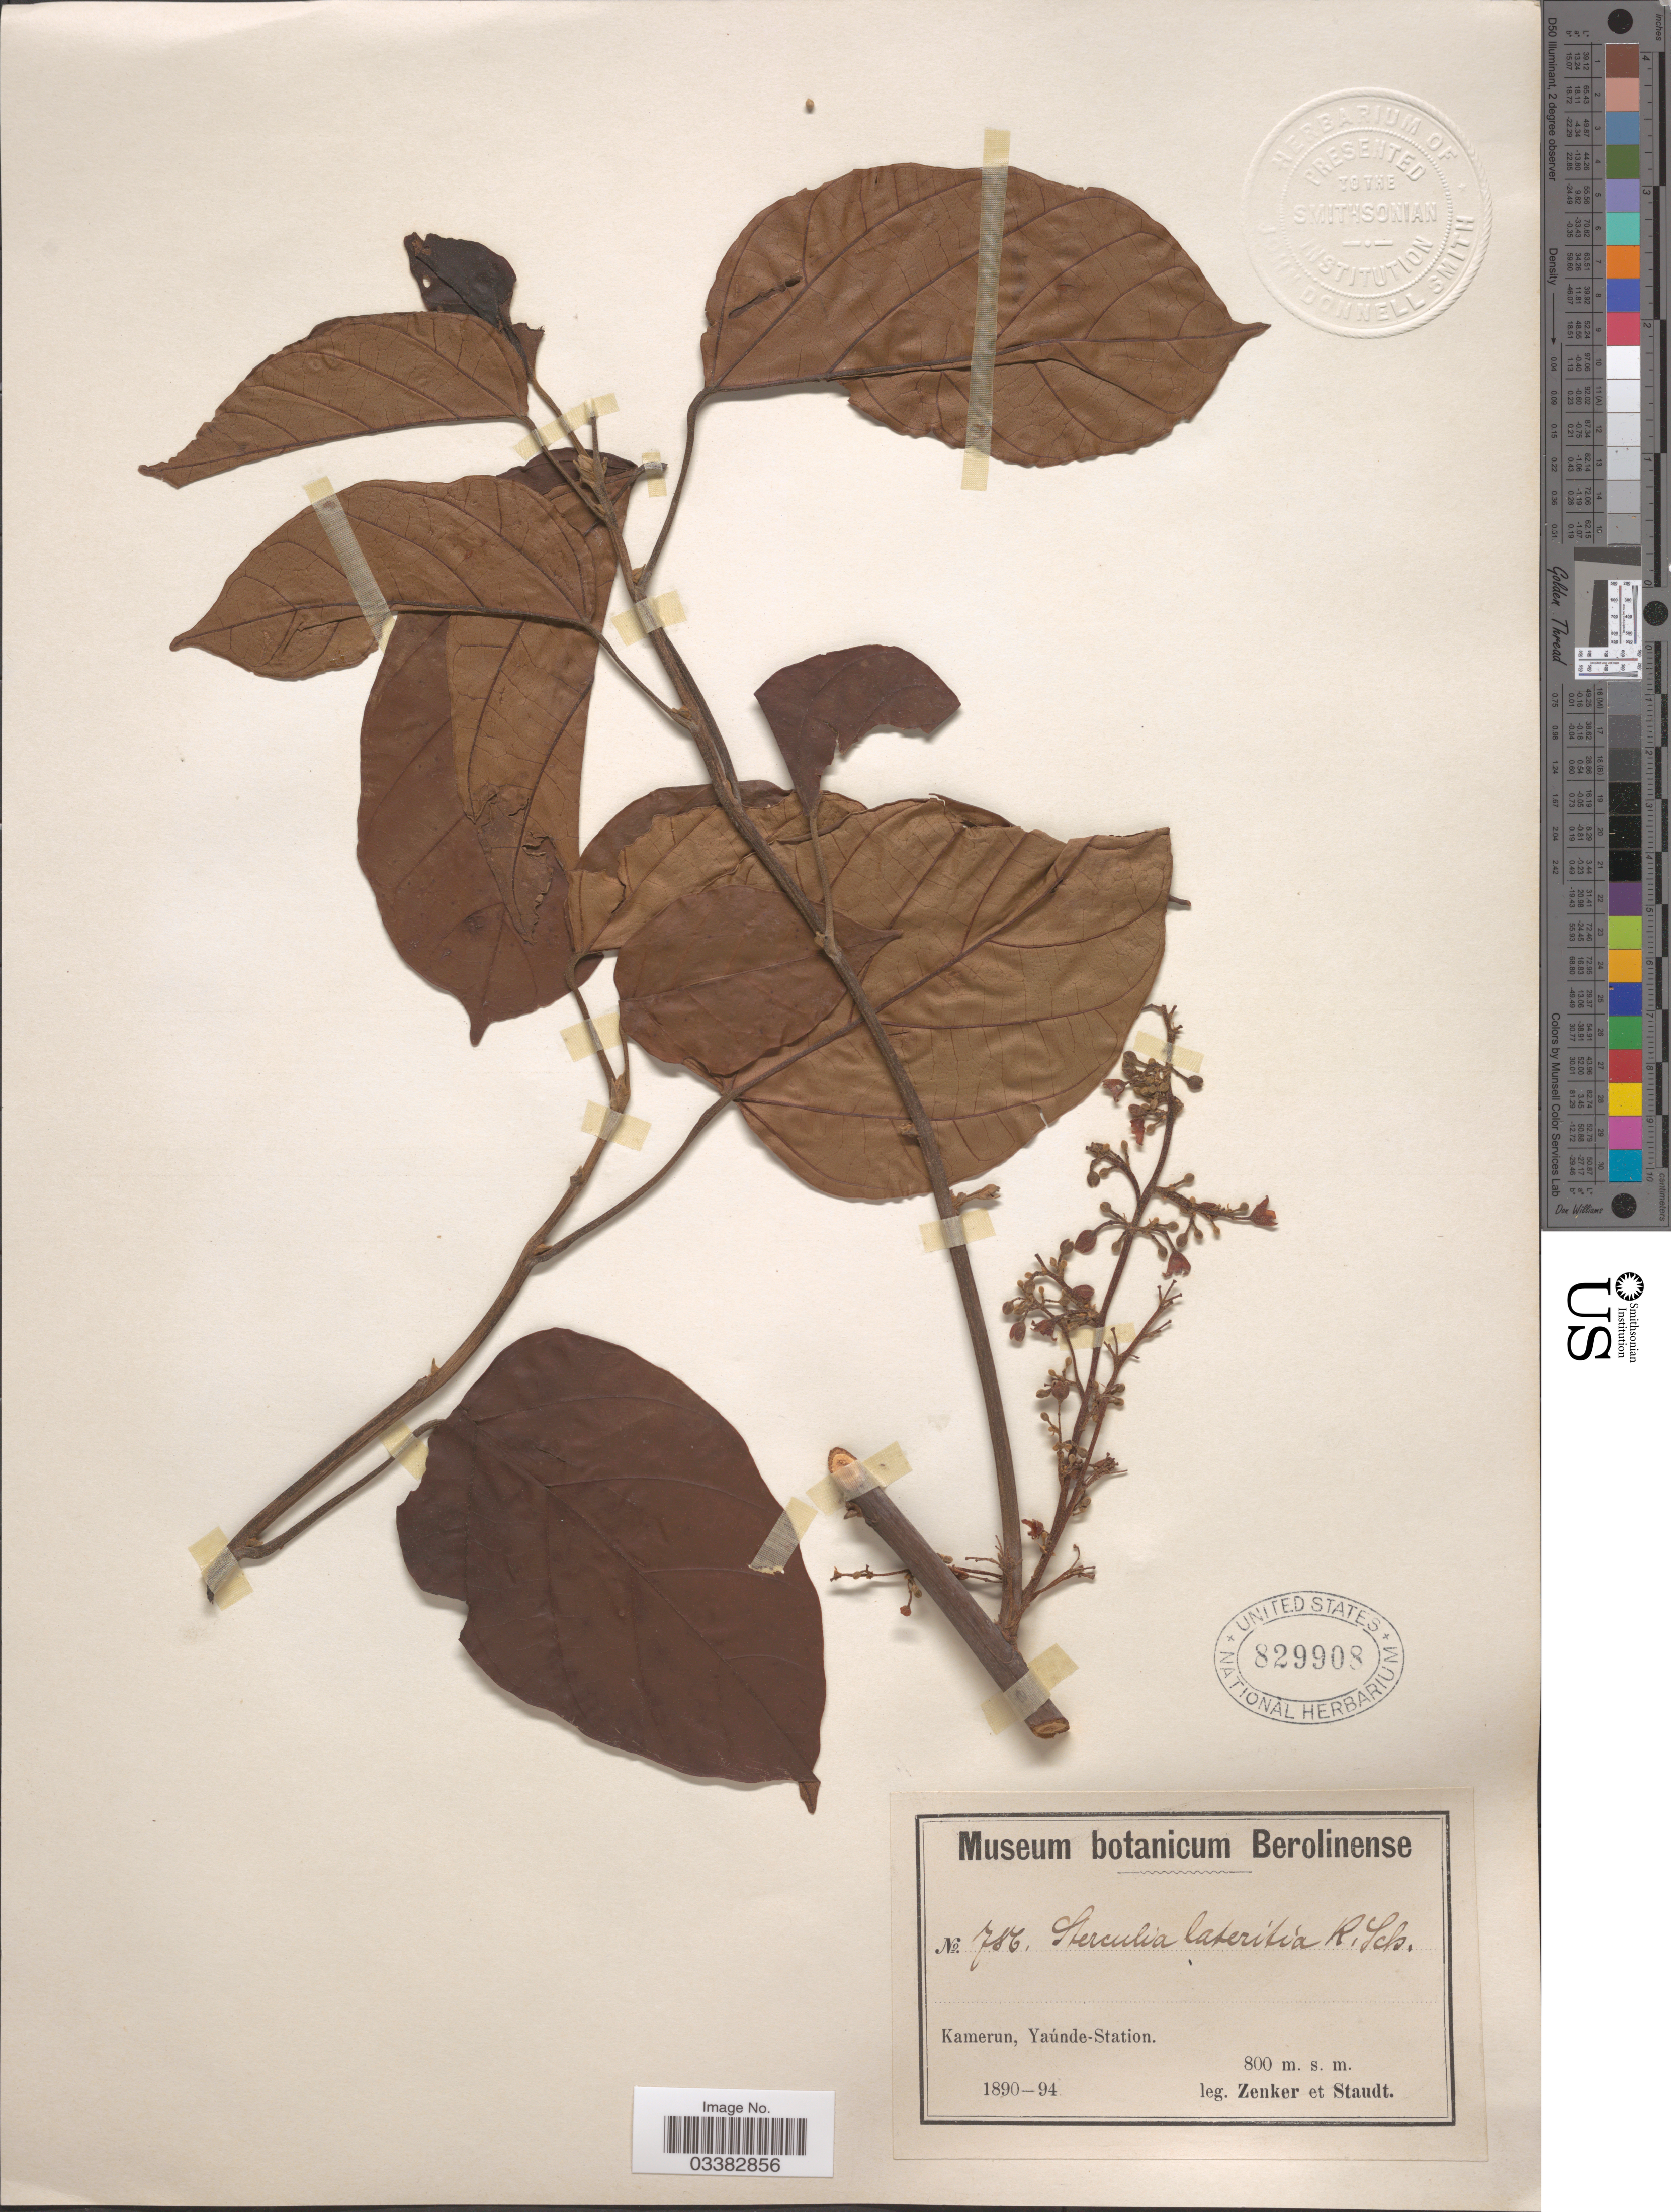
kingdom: Plantae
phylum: Tracheophyta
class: Magnoliopsida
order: Malvales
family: Malvaceae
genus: Sterculia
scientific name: Sterculia lateritia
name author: K. Schum.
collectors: Zenker, -- & -. Staudt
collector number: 786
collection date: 1890/1894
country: Cameroon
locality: Yaúnde-Station.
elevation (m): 800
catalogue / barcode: US 829908